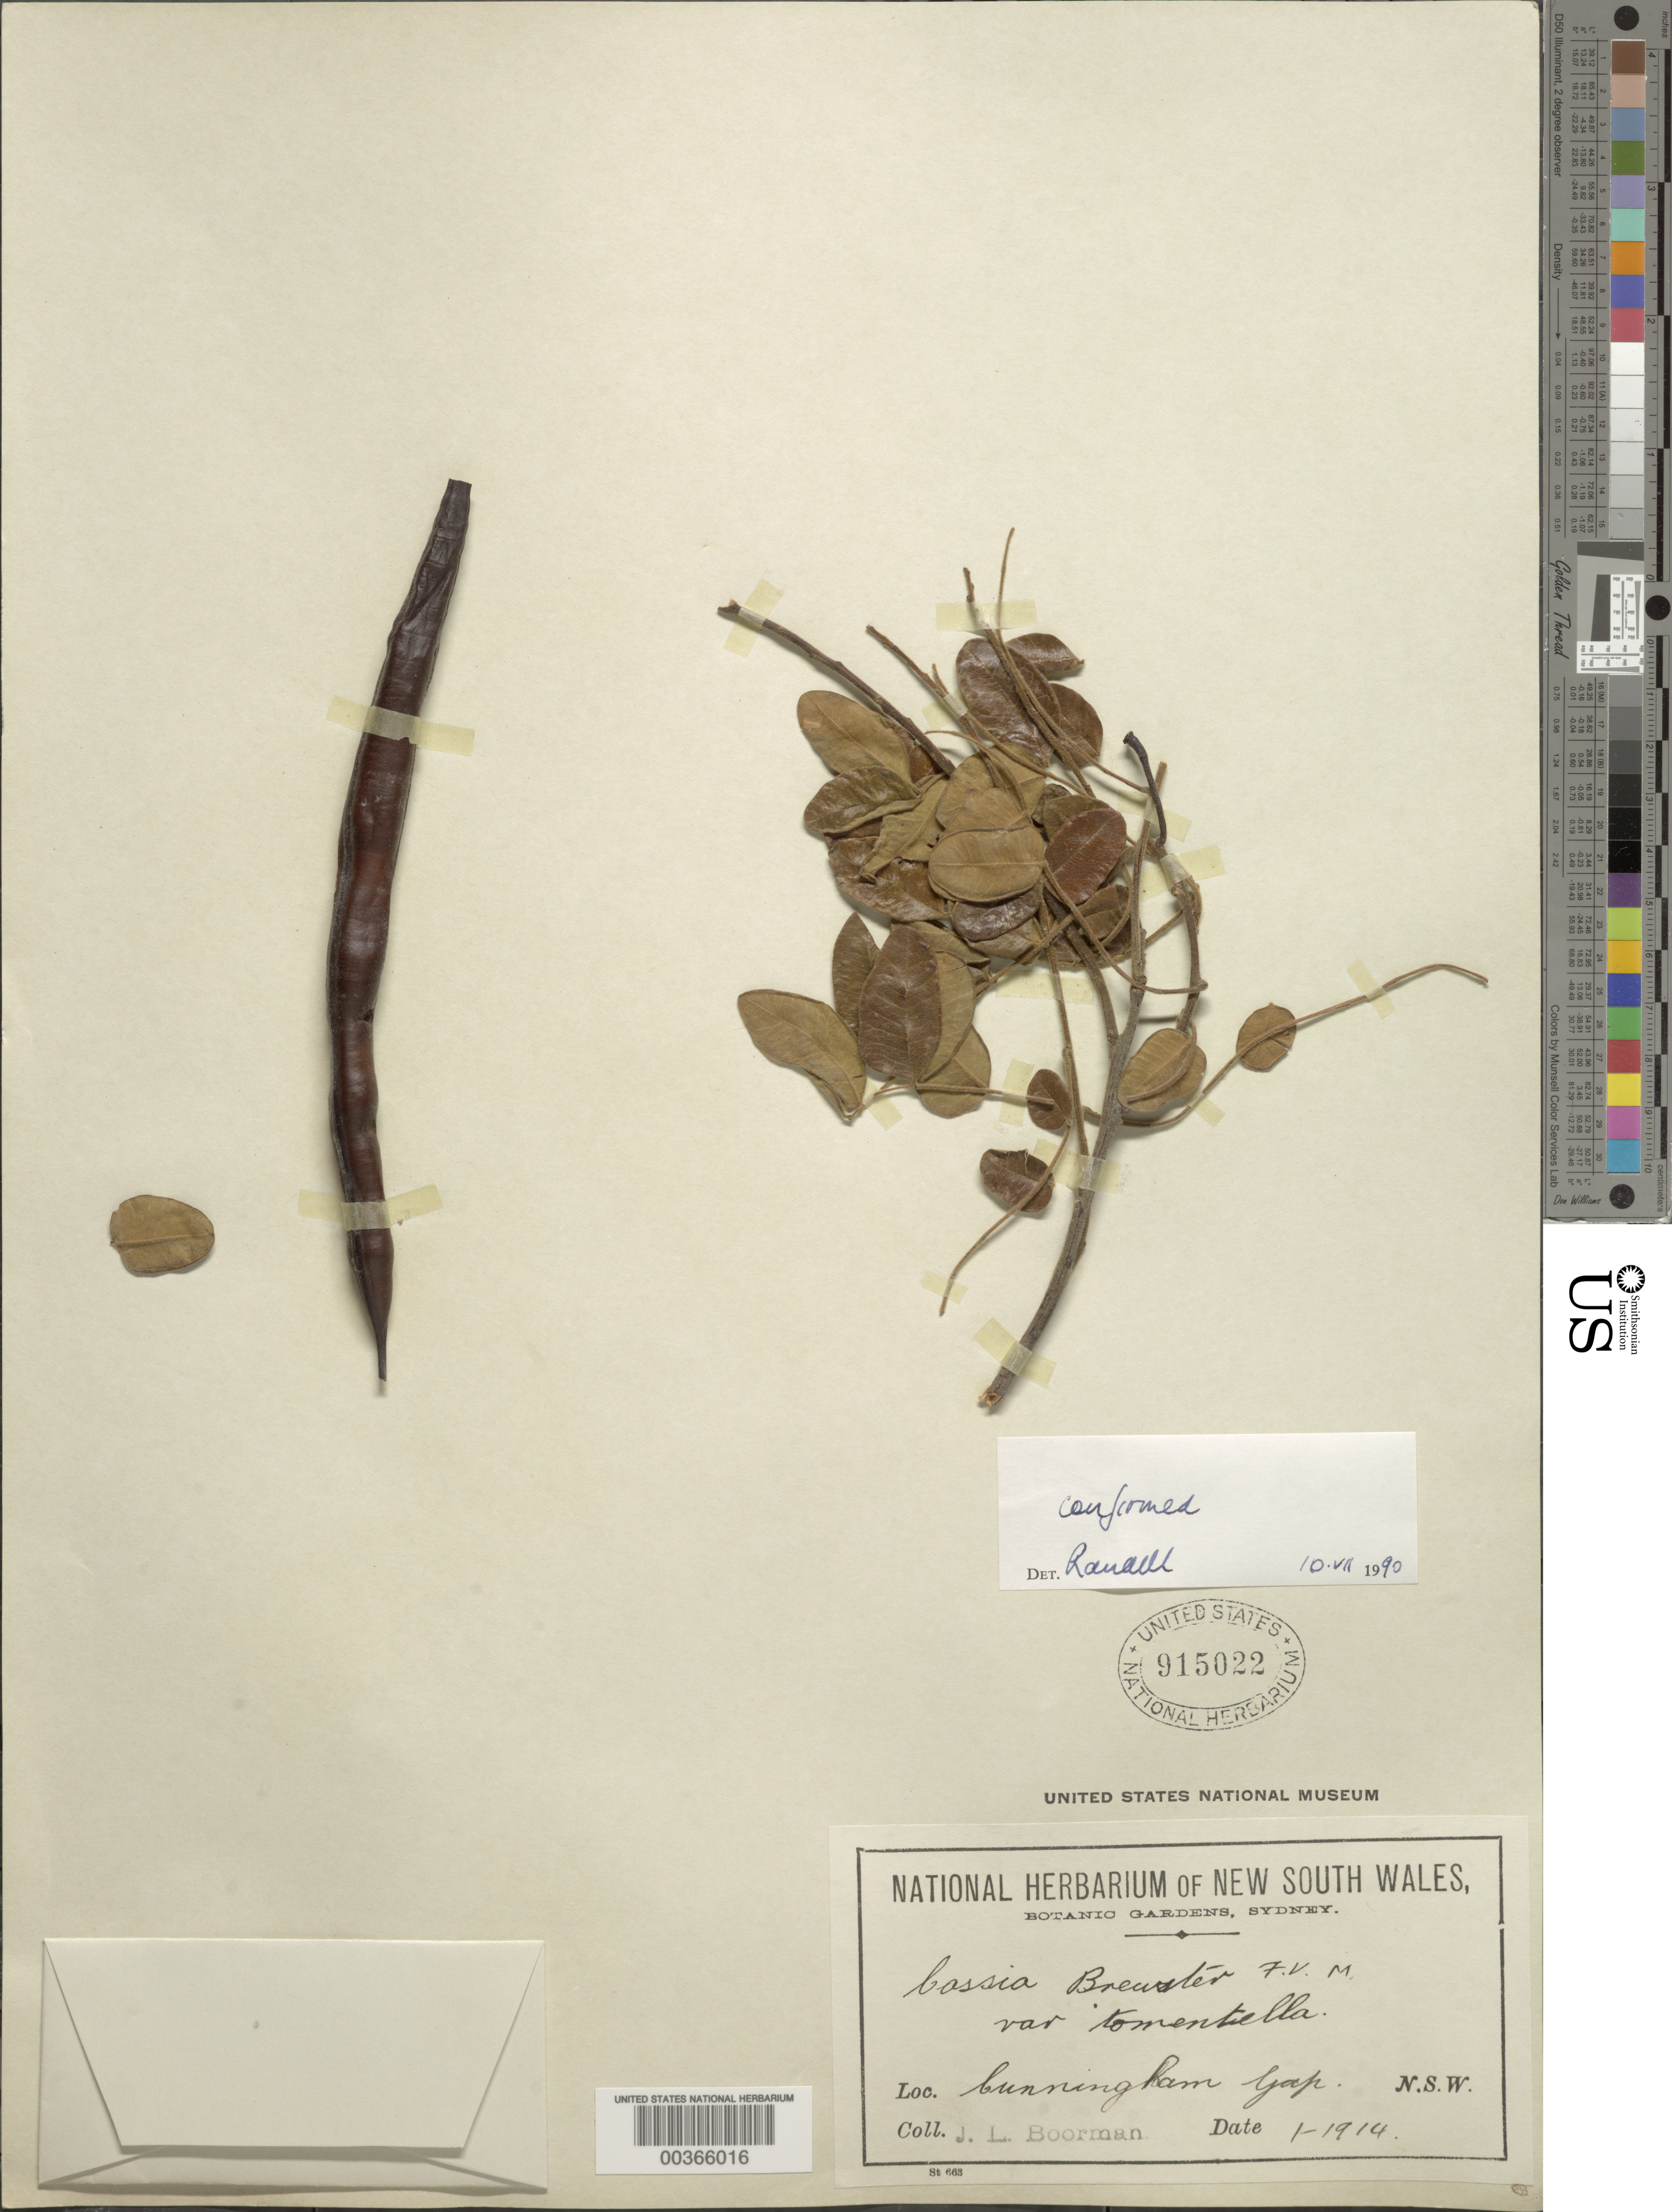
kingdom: Plantae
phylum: Tracheophyta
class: Magnoliopsida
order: Fabales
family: Fabaceae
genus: Cassia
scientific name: Cassia brewsteri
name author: F. Muell.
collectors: J. Boorman & -. Story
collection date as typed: Jan 1914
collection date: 1914-01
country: Australia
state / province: New South Wales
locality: Cunningham gap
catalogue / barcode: US 915022